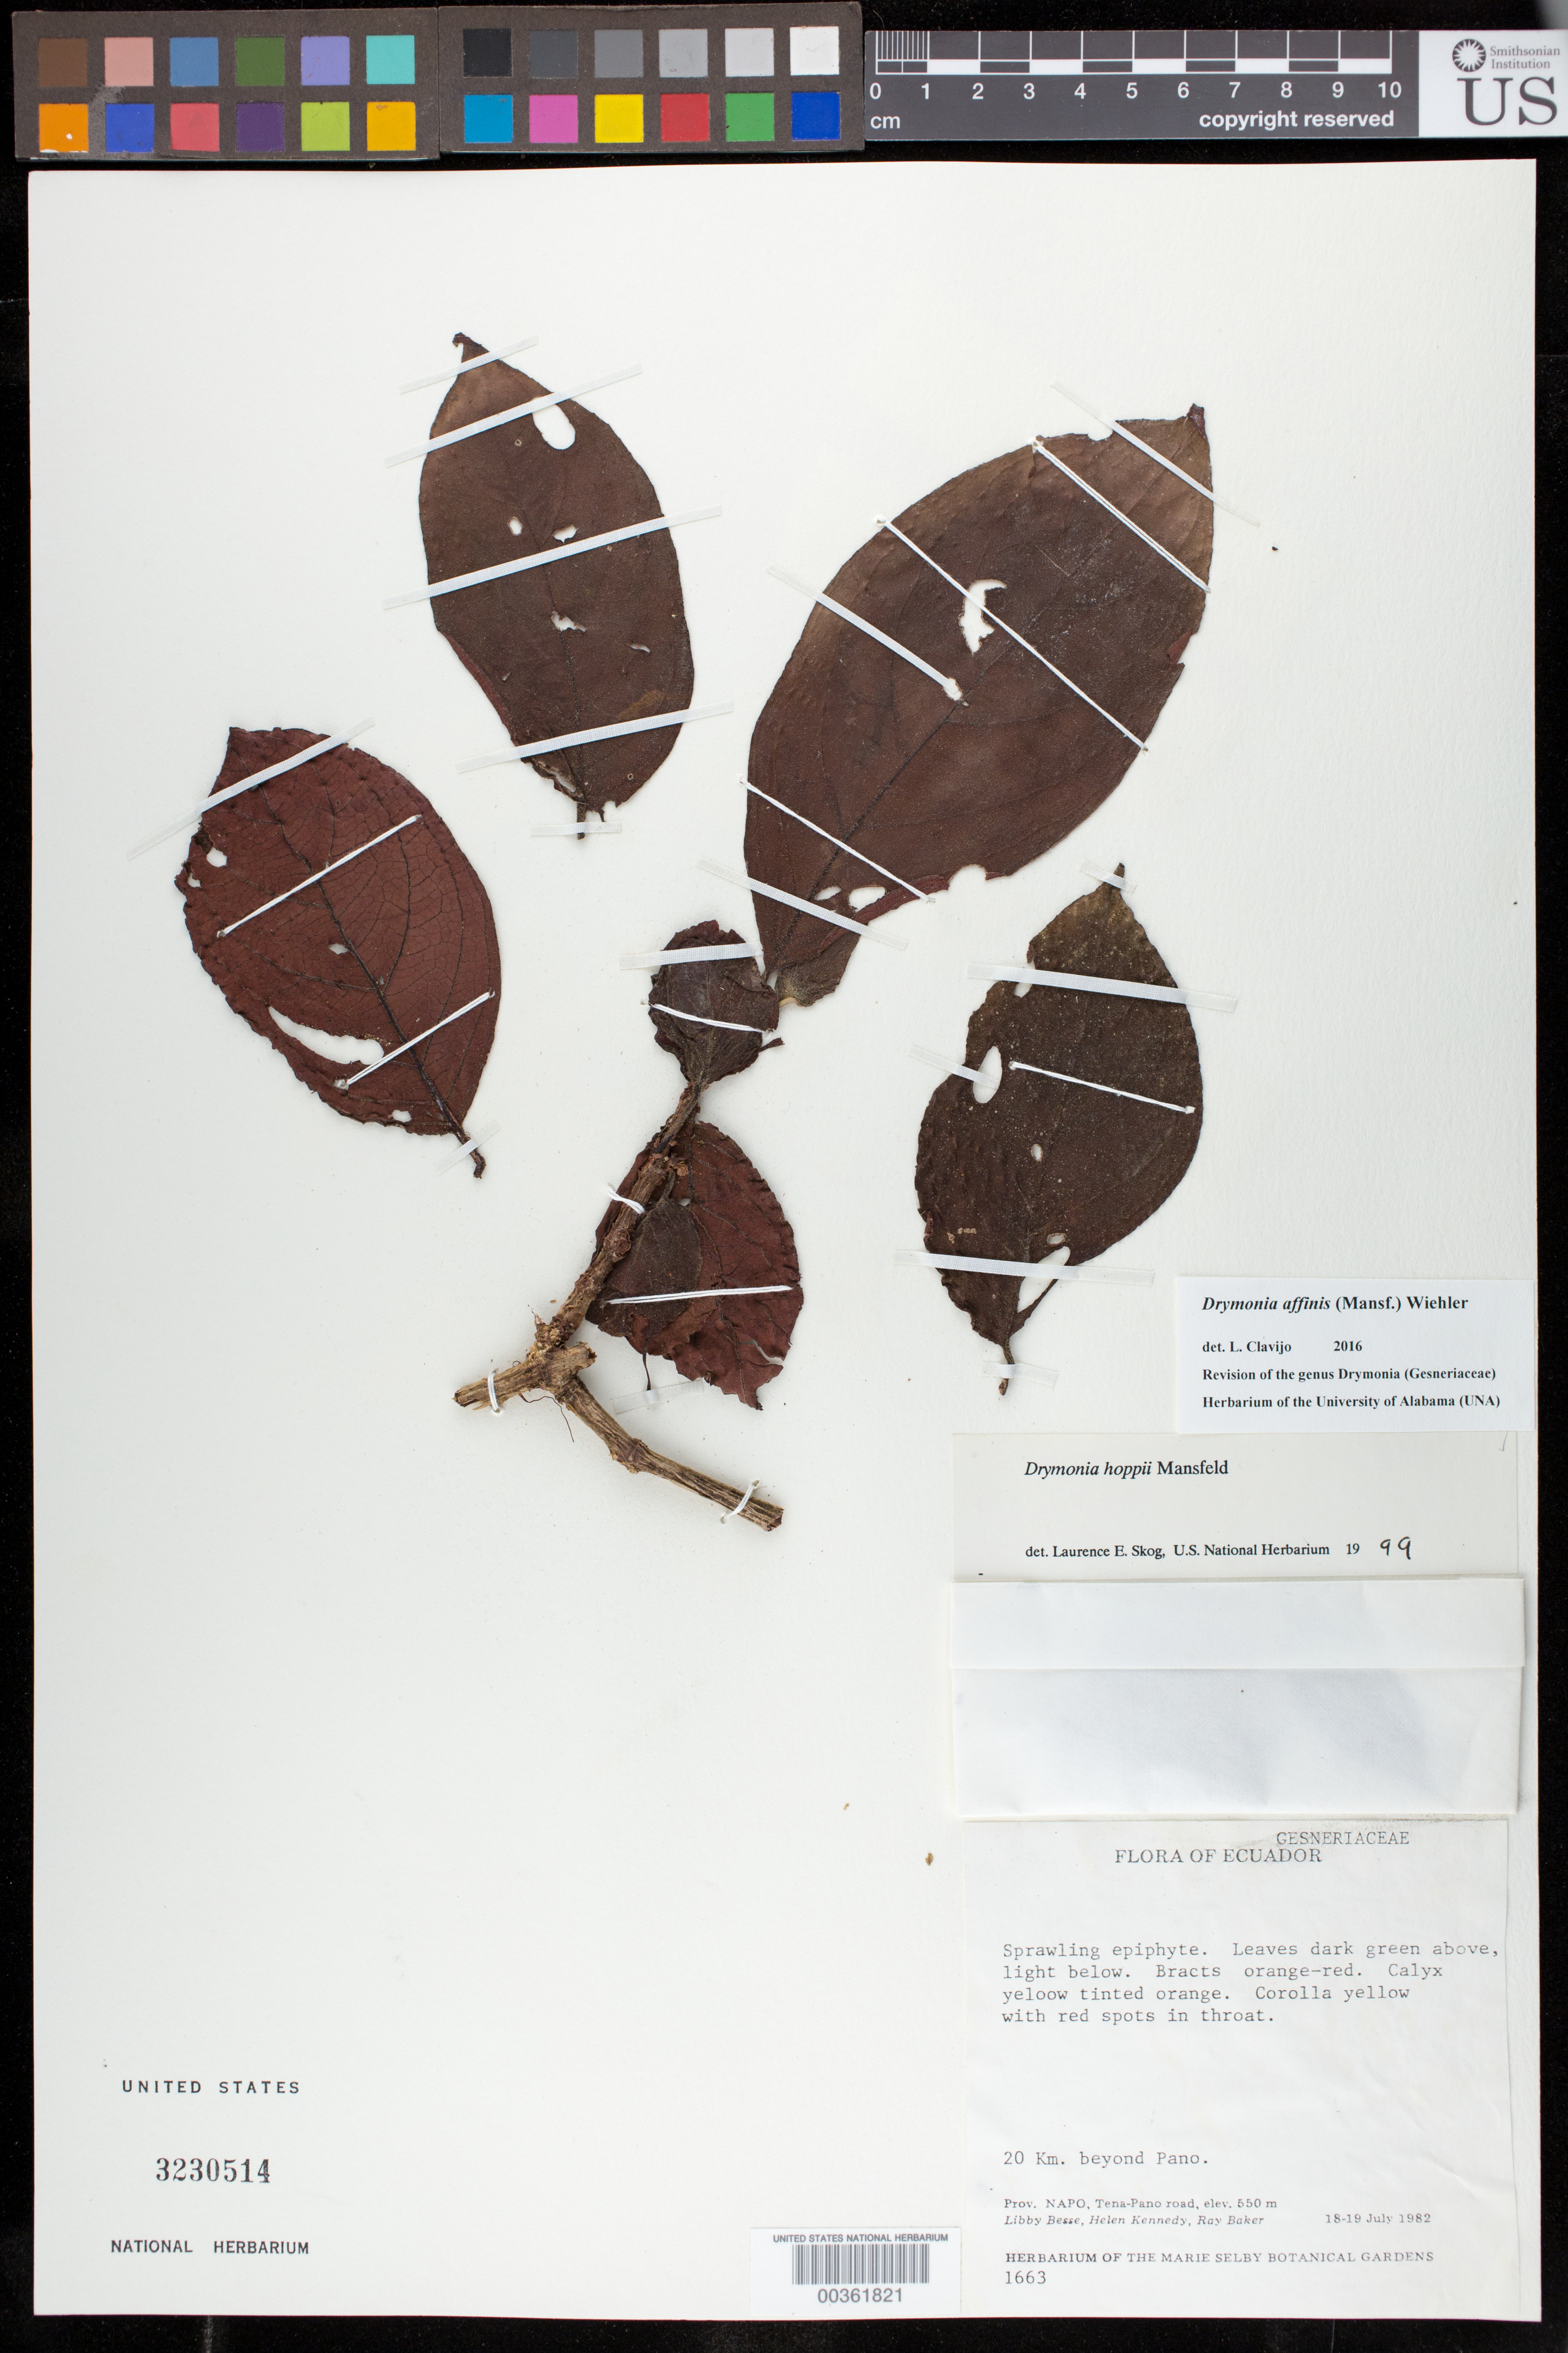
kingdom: Plantae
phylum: Tracheophyta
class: Magnoliopsida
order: Lamiales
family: Gesneriaceae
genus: Drymonia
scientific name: Drymonia affinis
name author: (Mansf.) Wiehler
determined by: Clavijo, L.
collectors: L. Besse, H. Kennedy & R. Baker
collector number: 1663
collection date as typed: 18-19 Jul 1982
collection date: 1982-07-18/1982-07-19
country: Ecuador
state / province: Napo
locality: Tena-Pano road, 20 km. beyond Pano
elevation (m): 550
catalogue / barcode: US 3230514